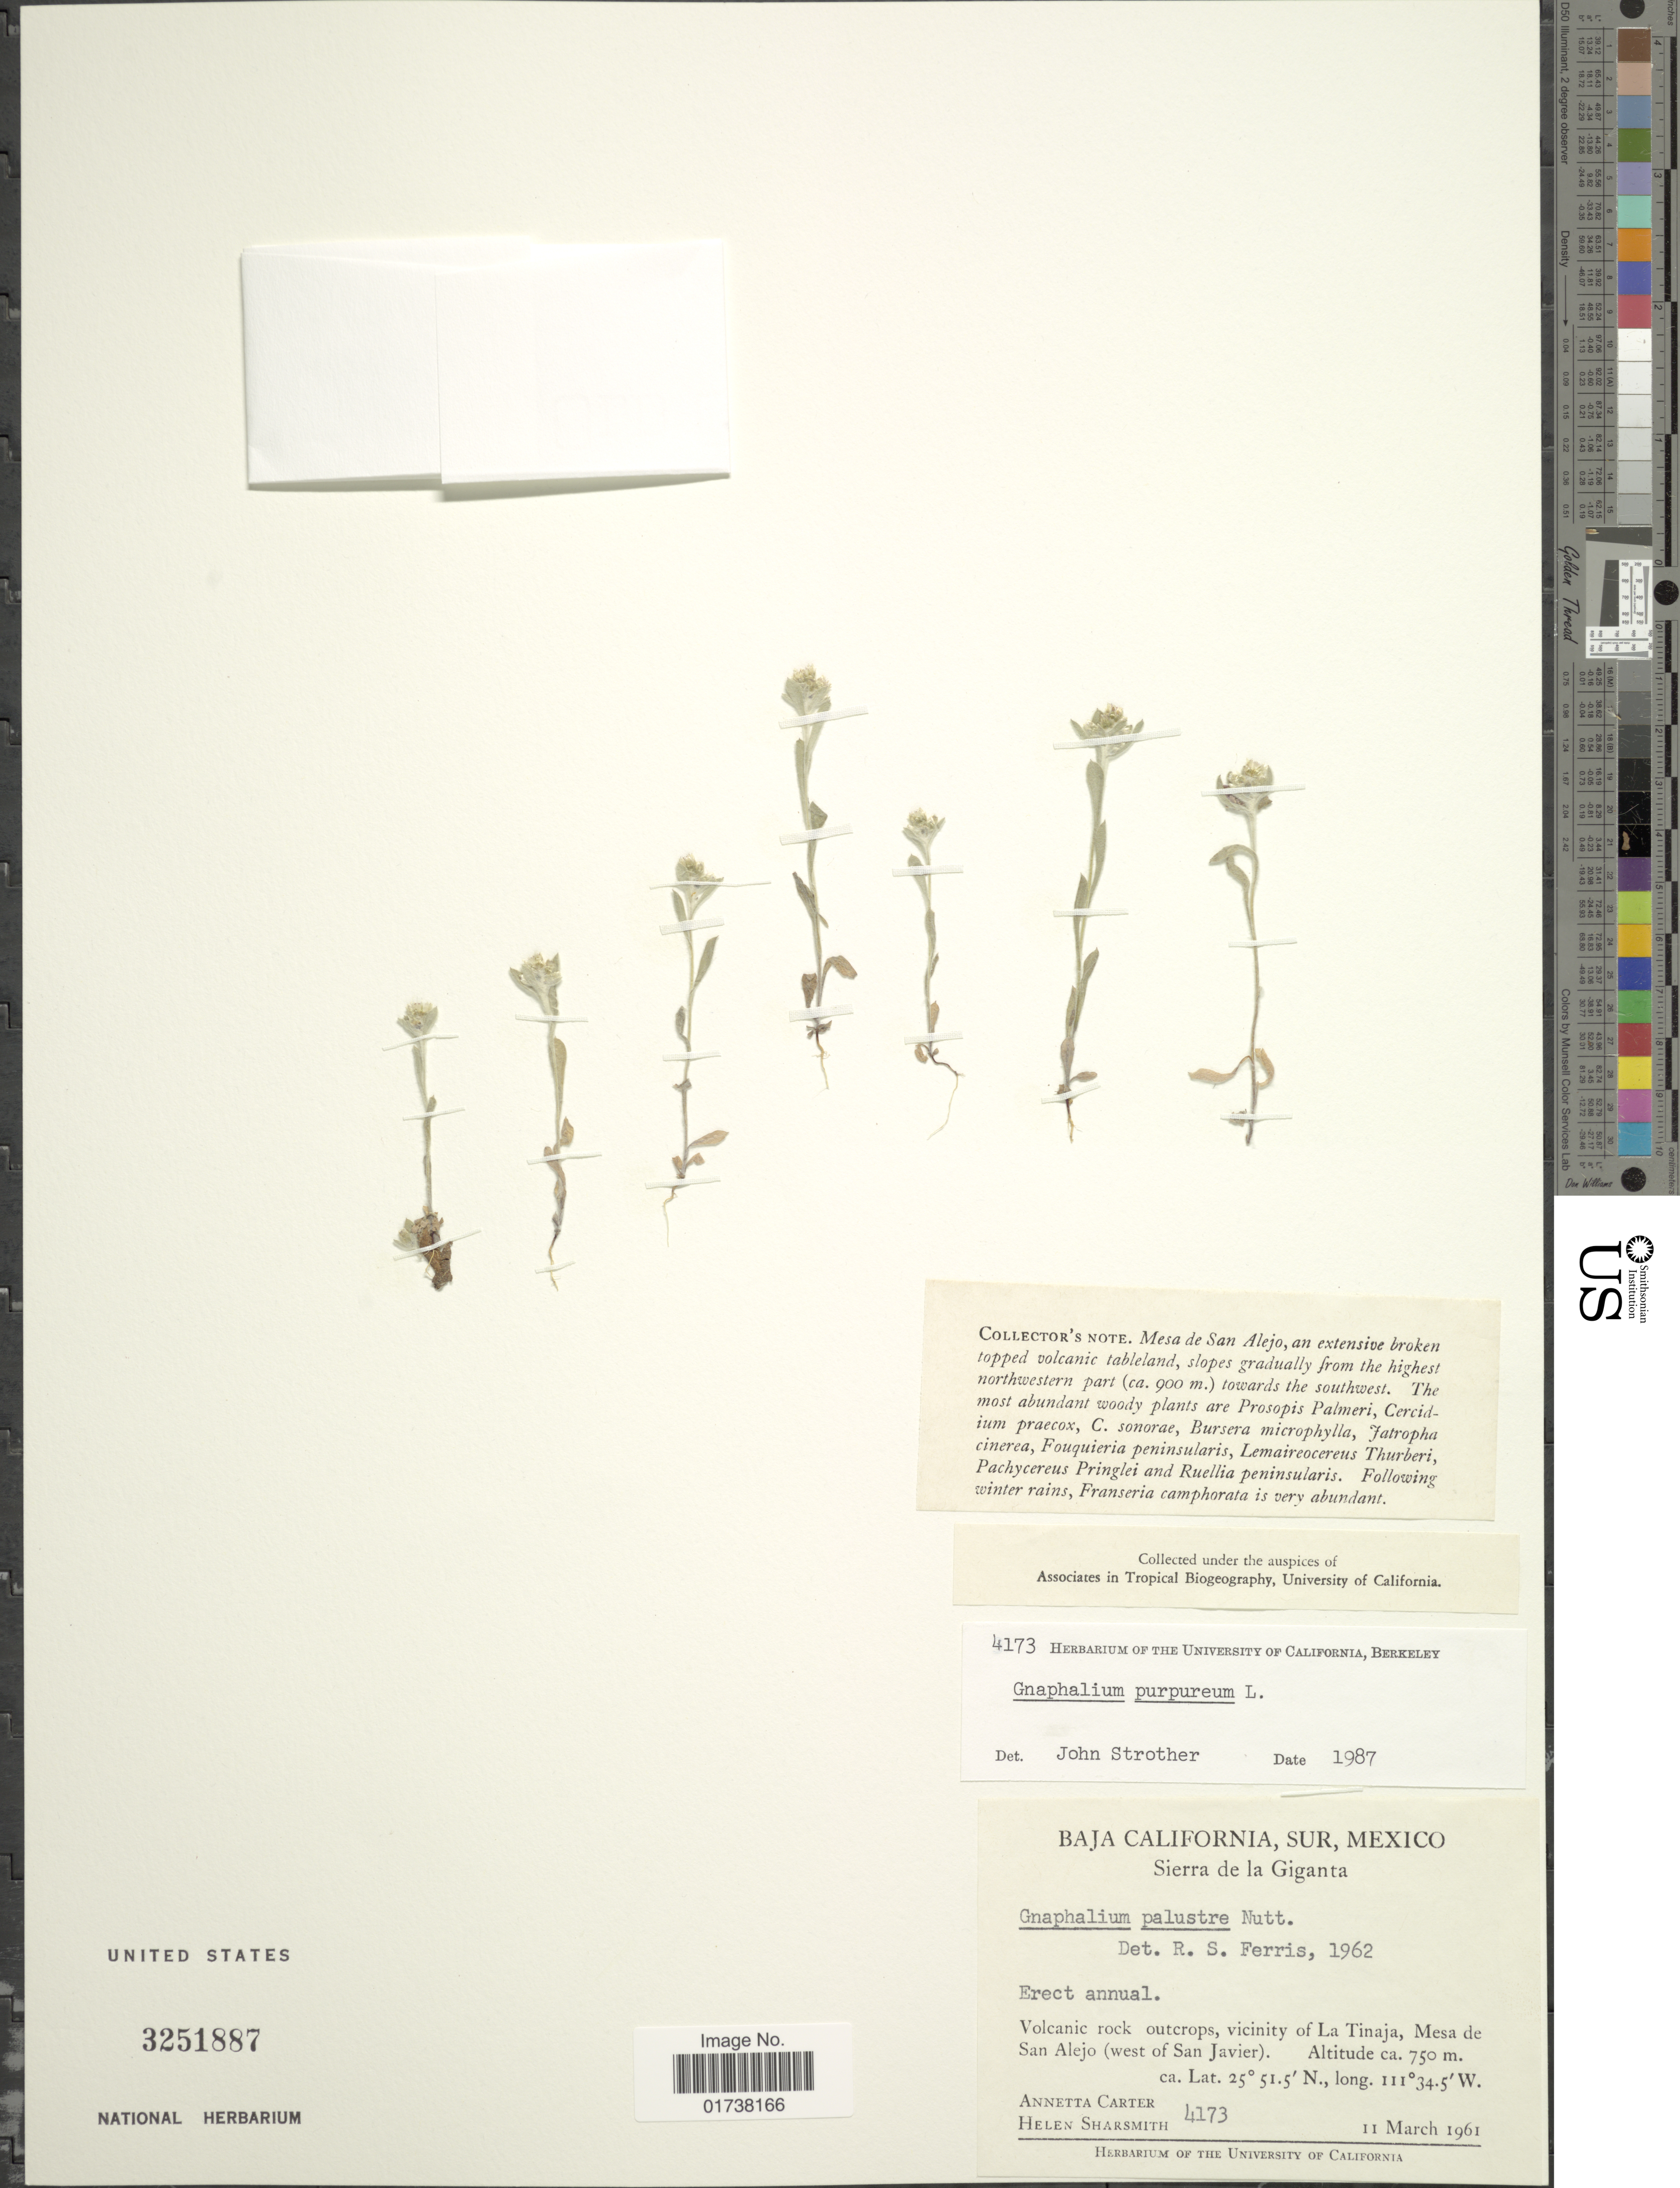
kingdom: Plantae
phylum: Tracheophyta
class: Magnoliopsida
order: Asterales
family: Asteraceae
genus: Gamochaeta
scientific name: Gamochaeta rosacea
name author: (I.M. Johnst.) Anderb.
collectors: A. Carter & H. Sharsmith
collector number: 4173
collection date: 1961-03-11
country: Mexico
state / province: Baja California Sur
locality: Sierra de la Giganta, Volcanis rock outcrops, Vicinity of La Tinaja, Mesa de San Alejo (west of San Javier)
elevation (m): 750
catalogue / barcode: US 3251887